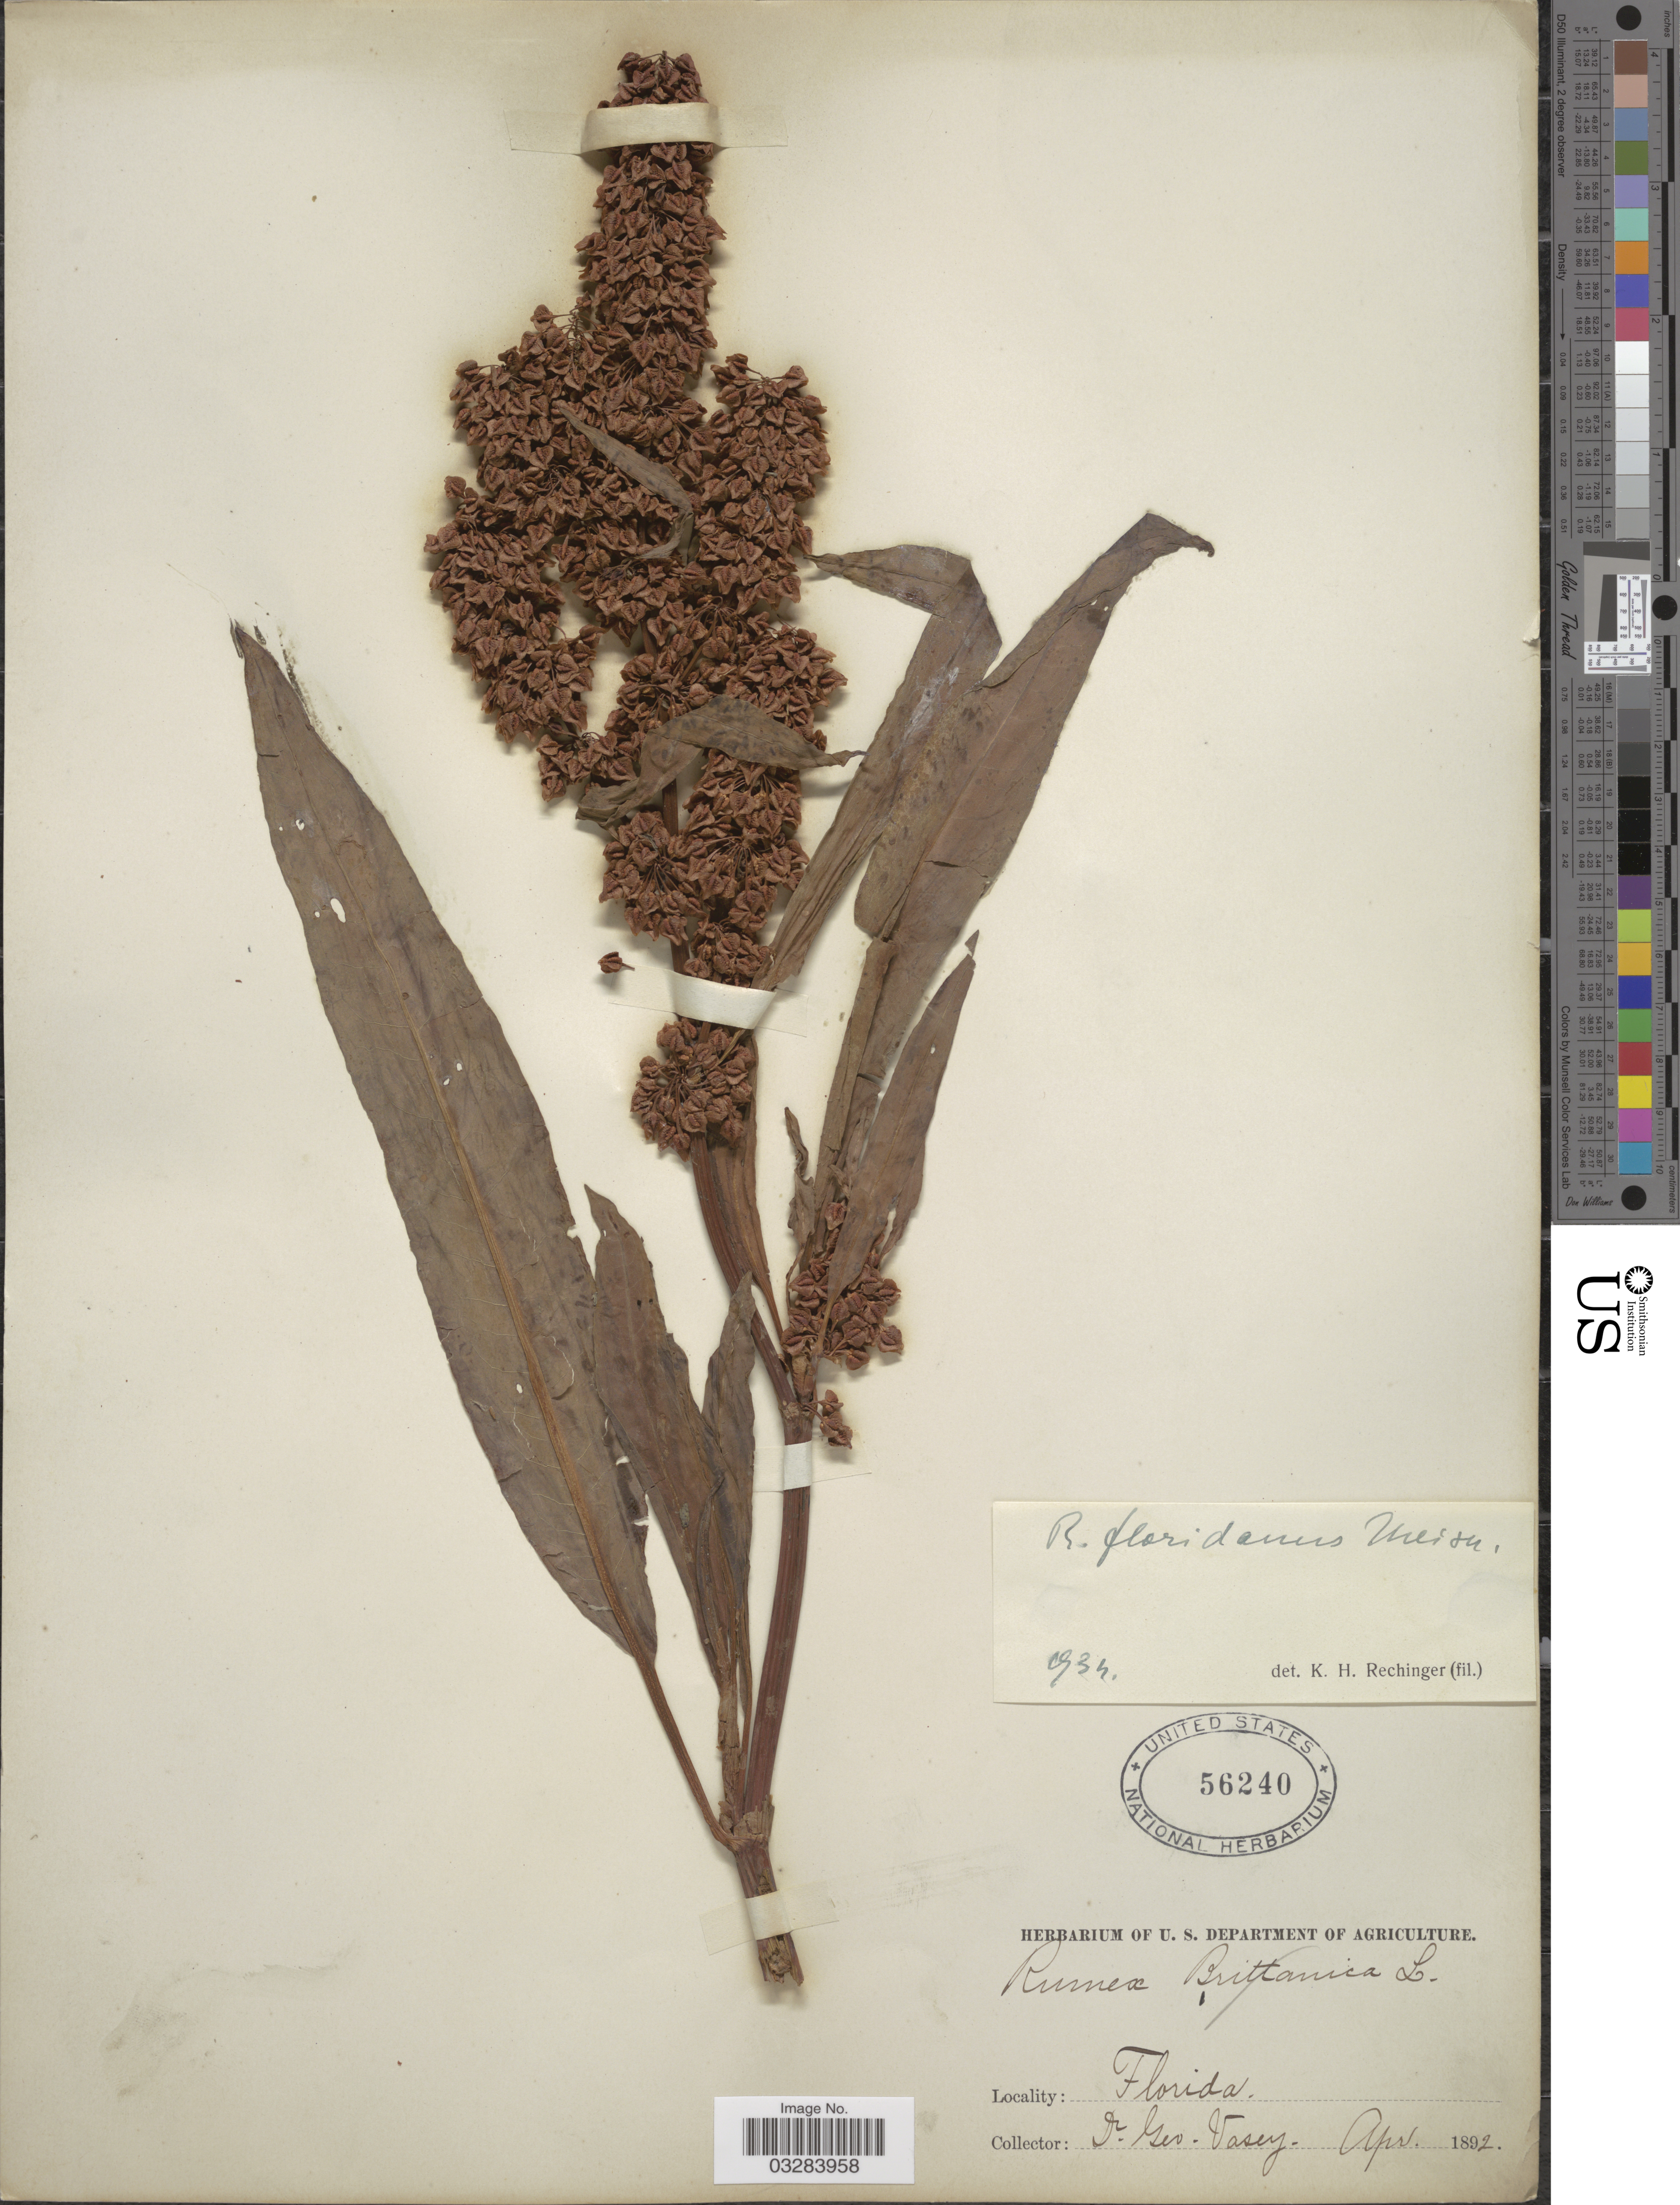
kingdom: Plantae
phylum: Tracheophyta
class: Magnoliopsida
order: Caryophyllales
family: Polygonaceae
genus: Rumex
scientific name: Rumex floridanus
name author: Meisn.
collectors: G. Vasey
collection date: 1892-04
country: United States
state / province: Florida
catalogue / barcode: US 56240